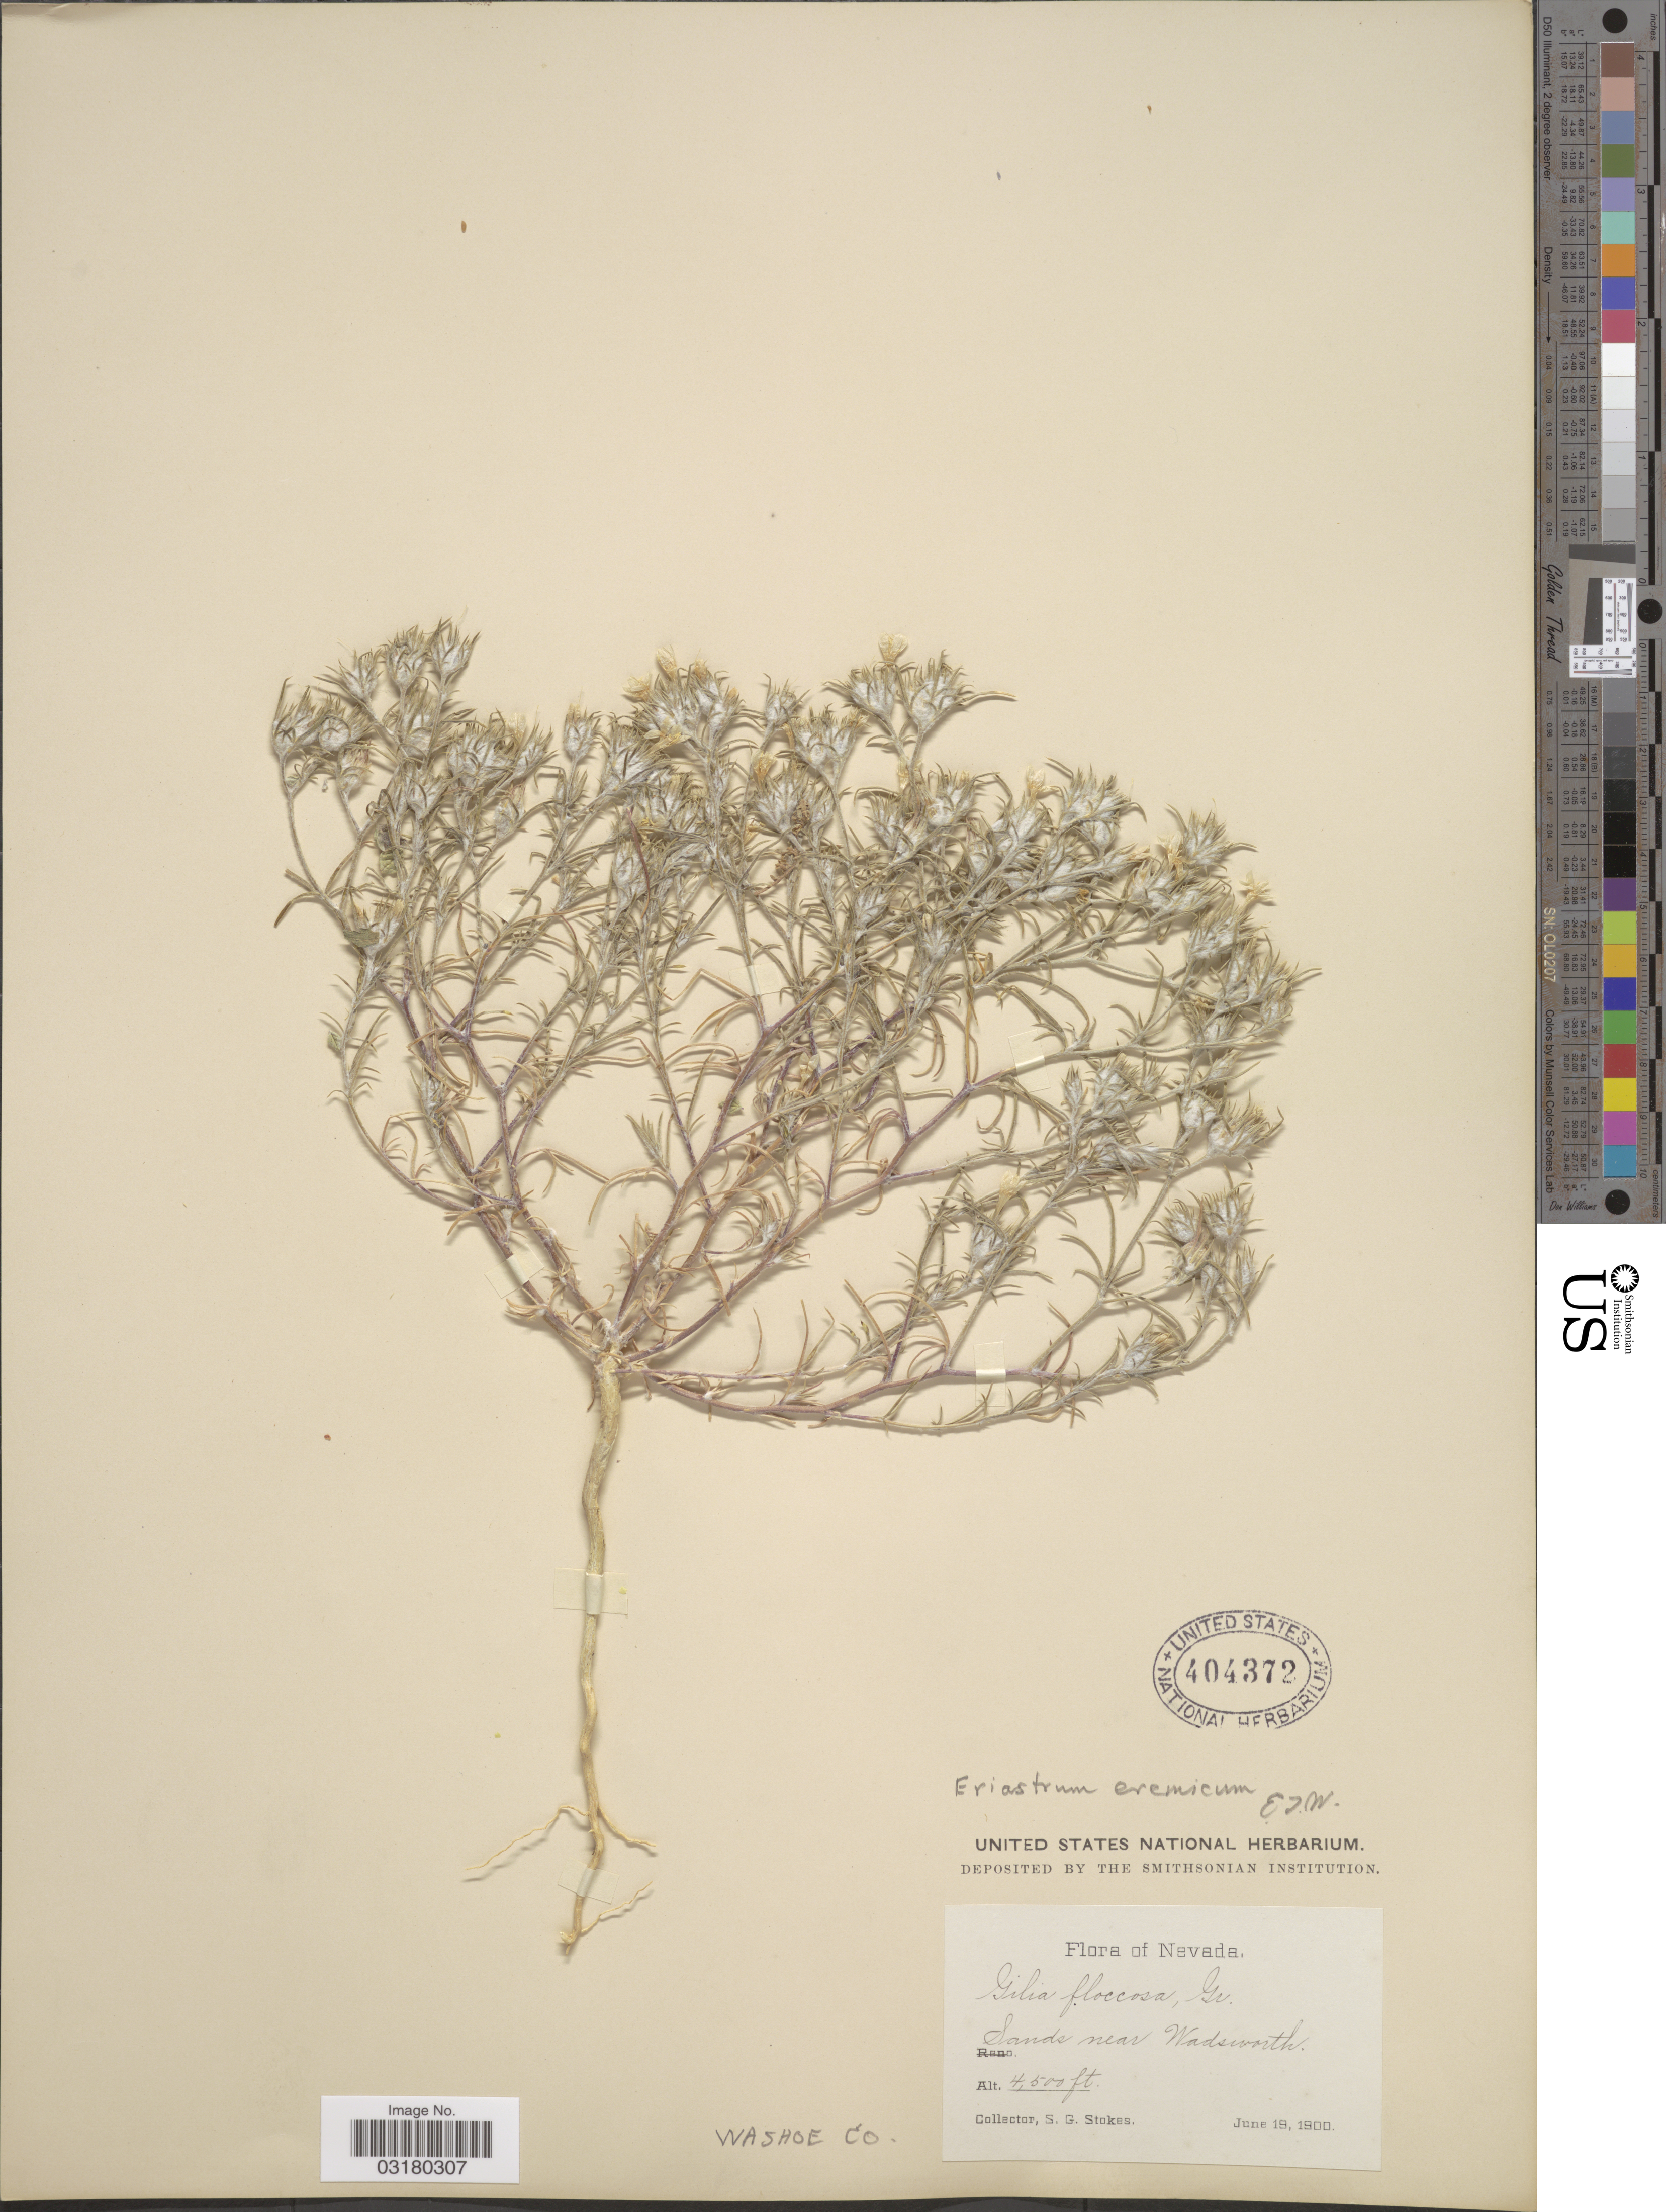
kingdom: Plantae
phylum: Tracheophyta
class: Magnoliopsida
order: Ericales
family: Polemoniaceae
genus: Eriastrum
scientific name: Eriastrum eremicum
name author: (Jeps.) H. Mason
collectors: S. G. Stokes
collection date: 1900-06-19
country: United States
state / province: Nevada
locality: Sands near Wadsworth. Washoe Co.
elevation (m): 1372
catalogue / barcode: US 404372